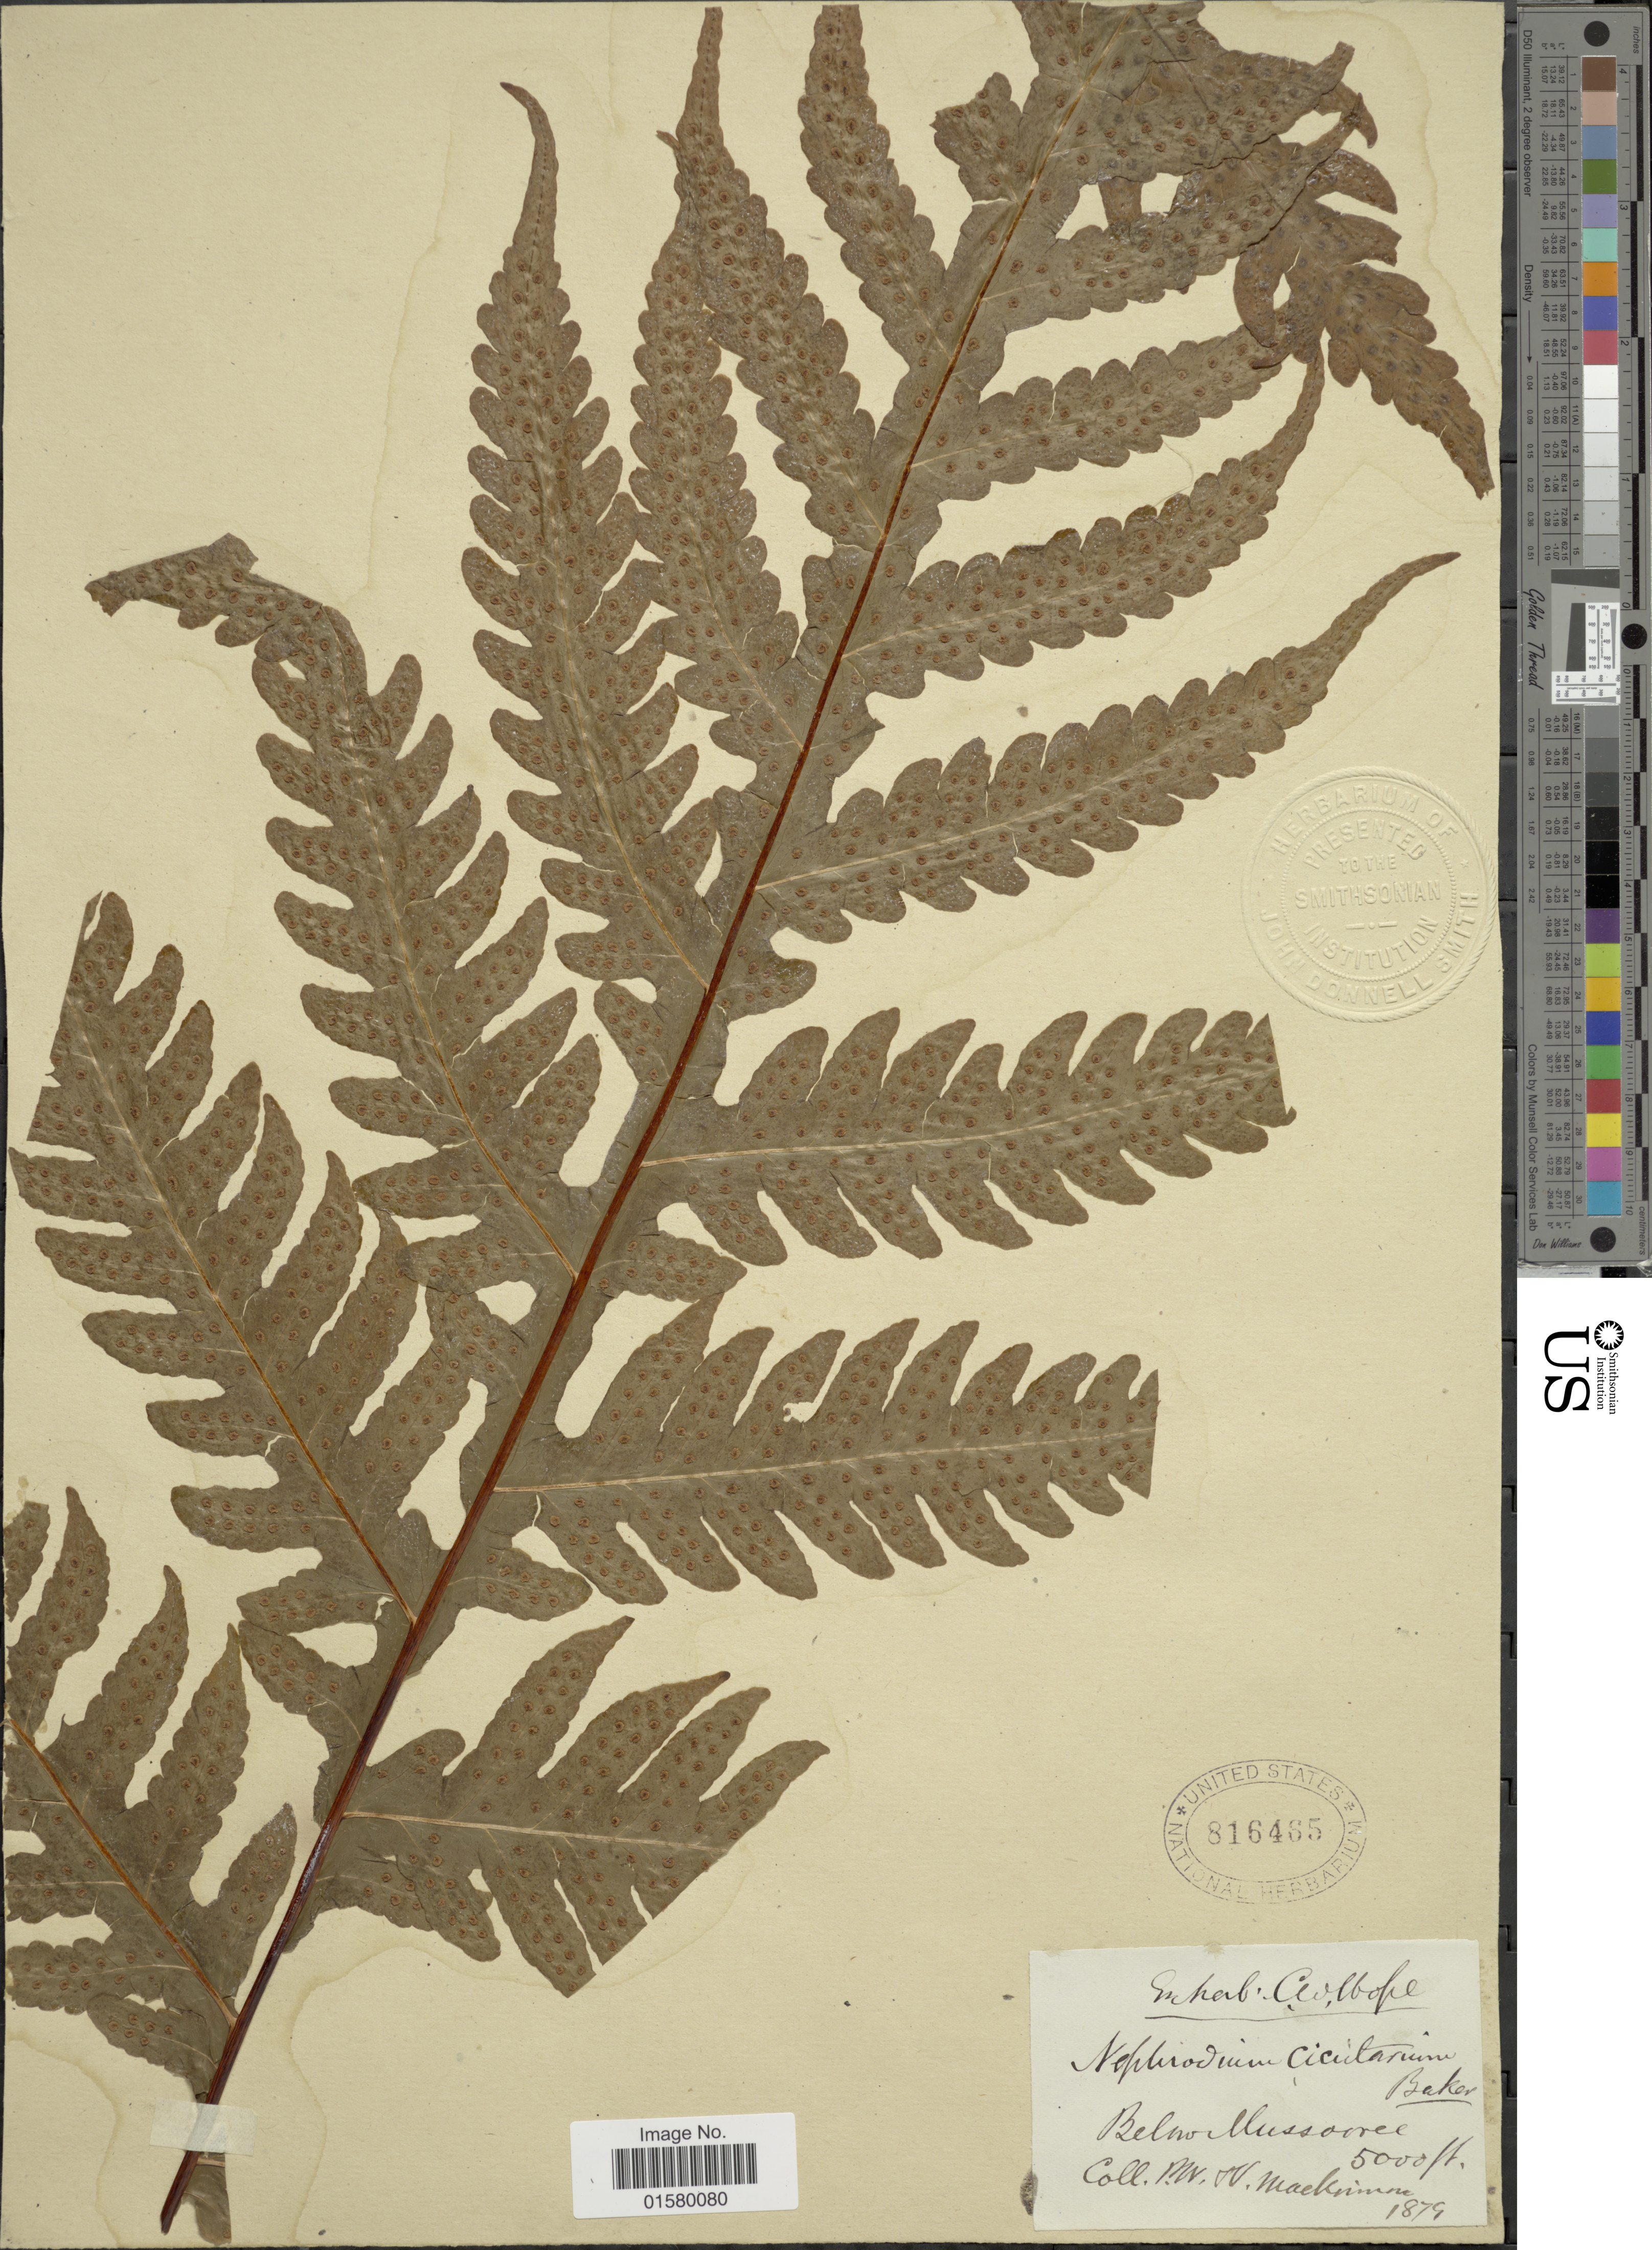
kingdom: Plantae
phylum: Tracheophyta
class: Polypodiopsida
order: Polypodiales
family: Tectariaceae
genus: Tectaria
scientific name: Tectaria coadunata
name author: (J. Sm.) C. Chr.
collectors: P. Mackinnon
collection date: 1879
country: India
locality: Below Mussoorie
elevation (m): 1524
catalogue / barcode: US 816465